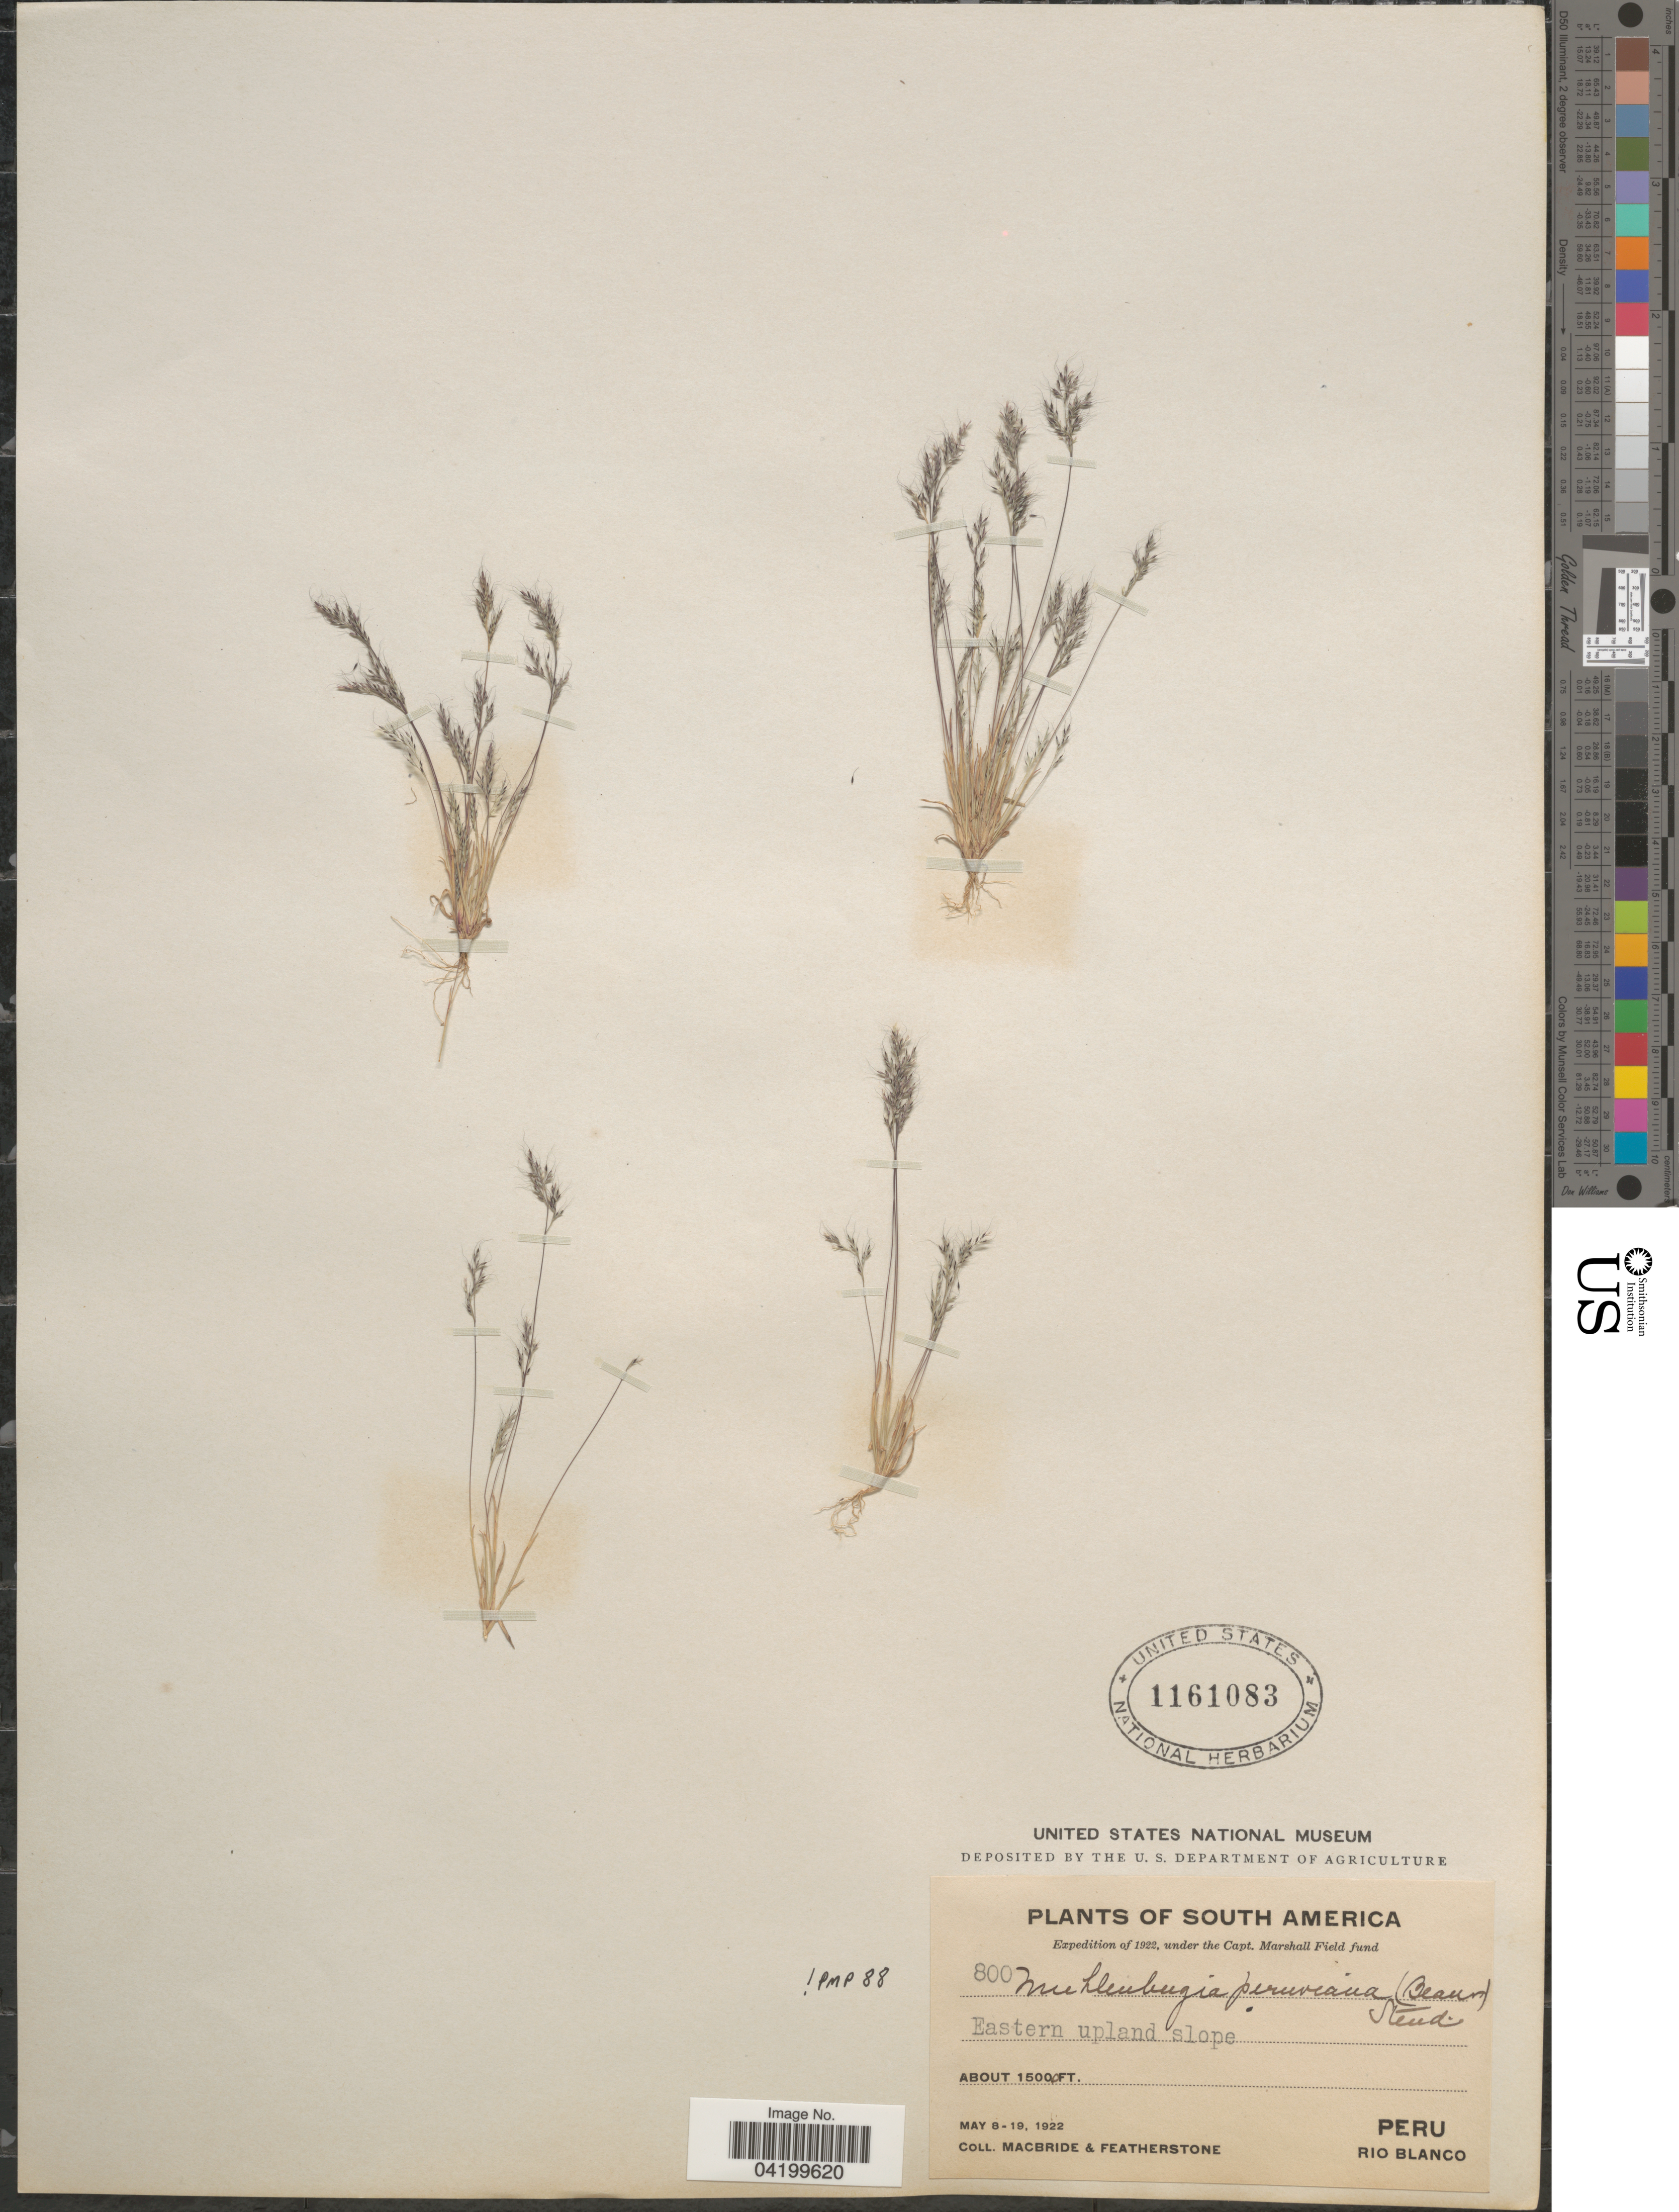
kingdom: Plantae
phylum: Tracheophyta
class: Liliopsida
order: Poales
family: Poaceae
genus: Muhlenbergia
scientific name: Muhlenbergia peruviana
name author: (P. Beauv.) Steud.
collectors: Macbride, -- & -. Featherstone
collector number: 800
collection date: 1922-05-08/1922-05-19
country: Peru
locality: Expedition of 1922. Eastern upland slope. Rio Blanco.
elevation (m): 4572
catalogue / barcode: US 1161083